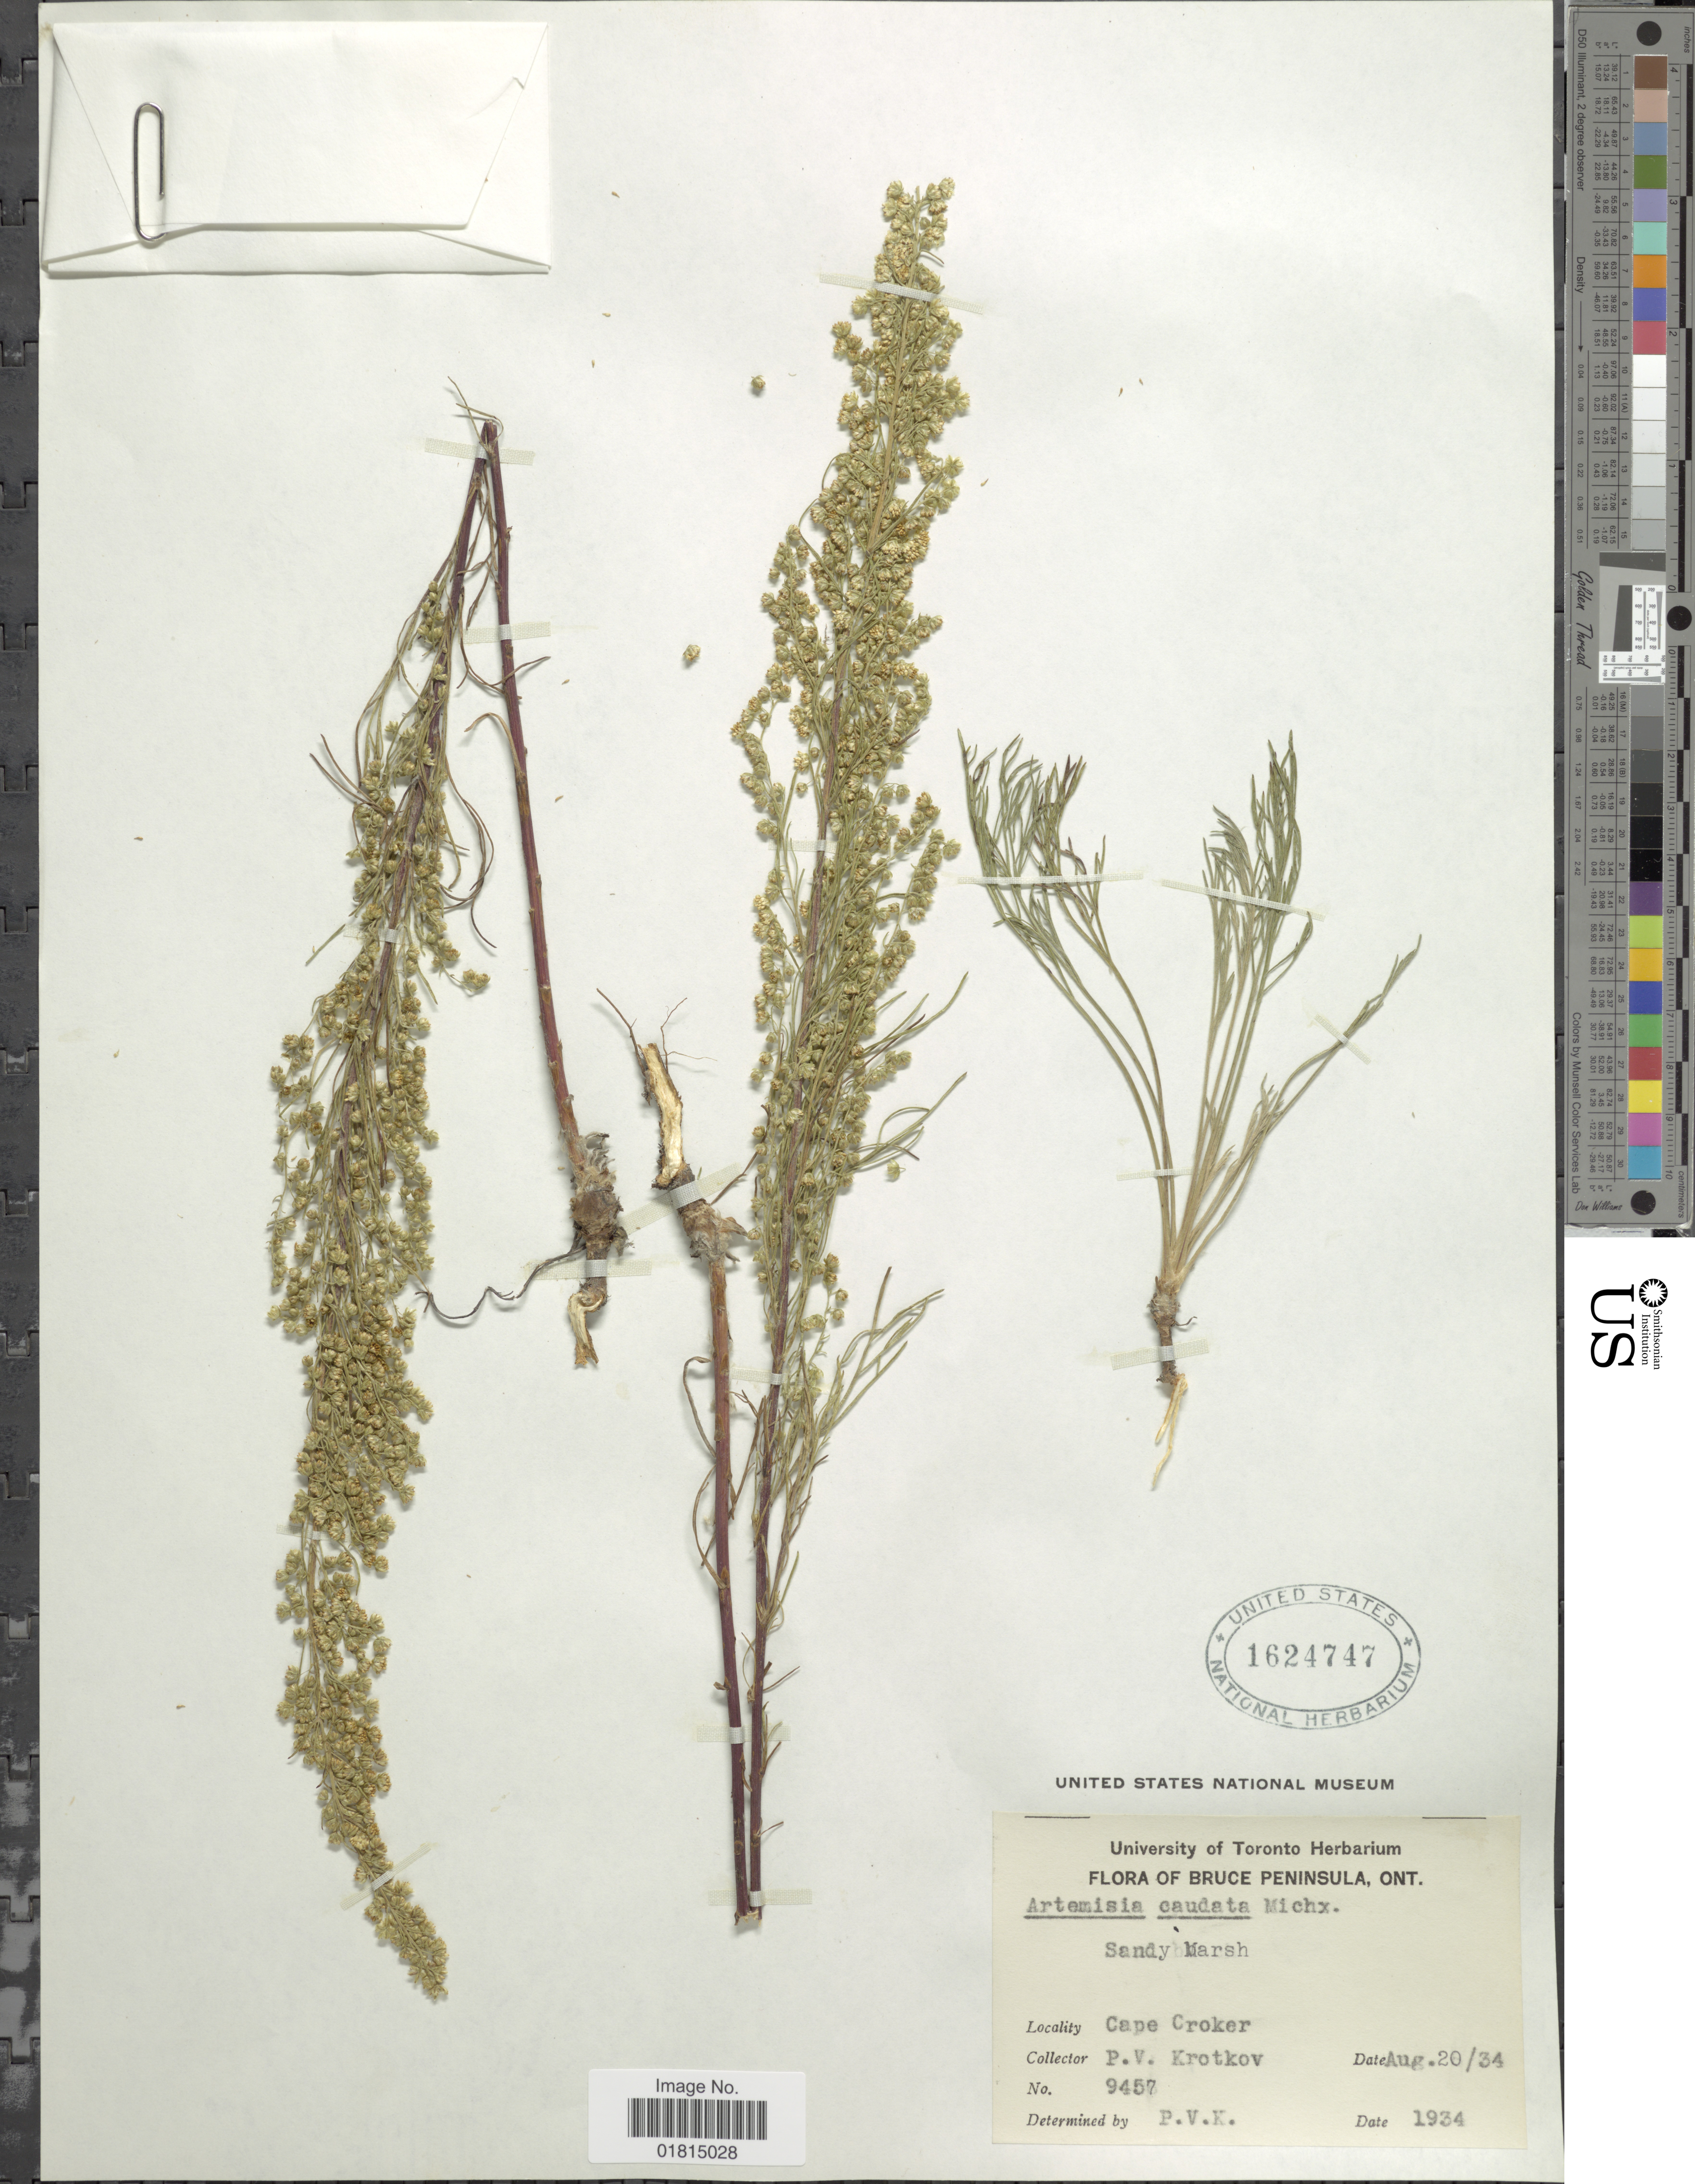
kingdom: Plantae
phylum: Tracheophyta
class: Magnoliopsida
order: Asterales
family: Asteraceae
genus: Artemisia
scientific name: Artemisia caudata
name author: Michx.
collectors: P. V. Krotkov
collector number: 9457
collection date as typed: Transcribed d/m/y: 20/8/34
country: Canada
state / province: Ontario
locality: Bruce Peninsula, Ont. Sandy Marsh. Cape Croker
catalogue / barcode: US 1624747